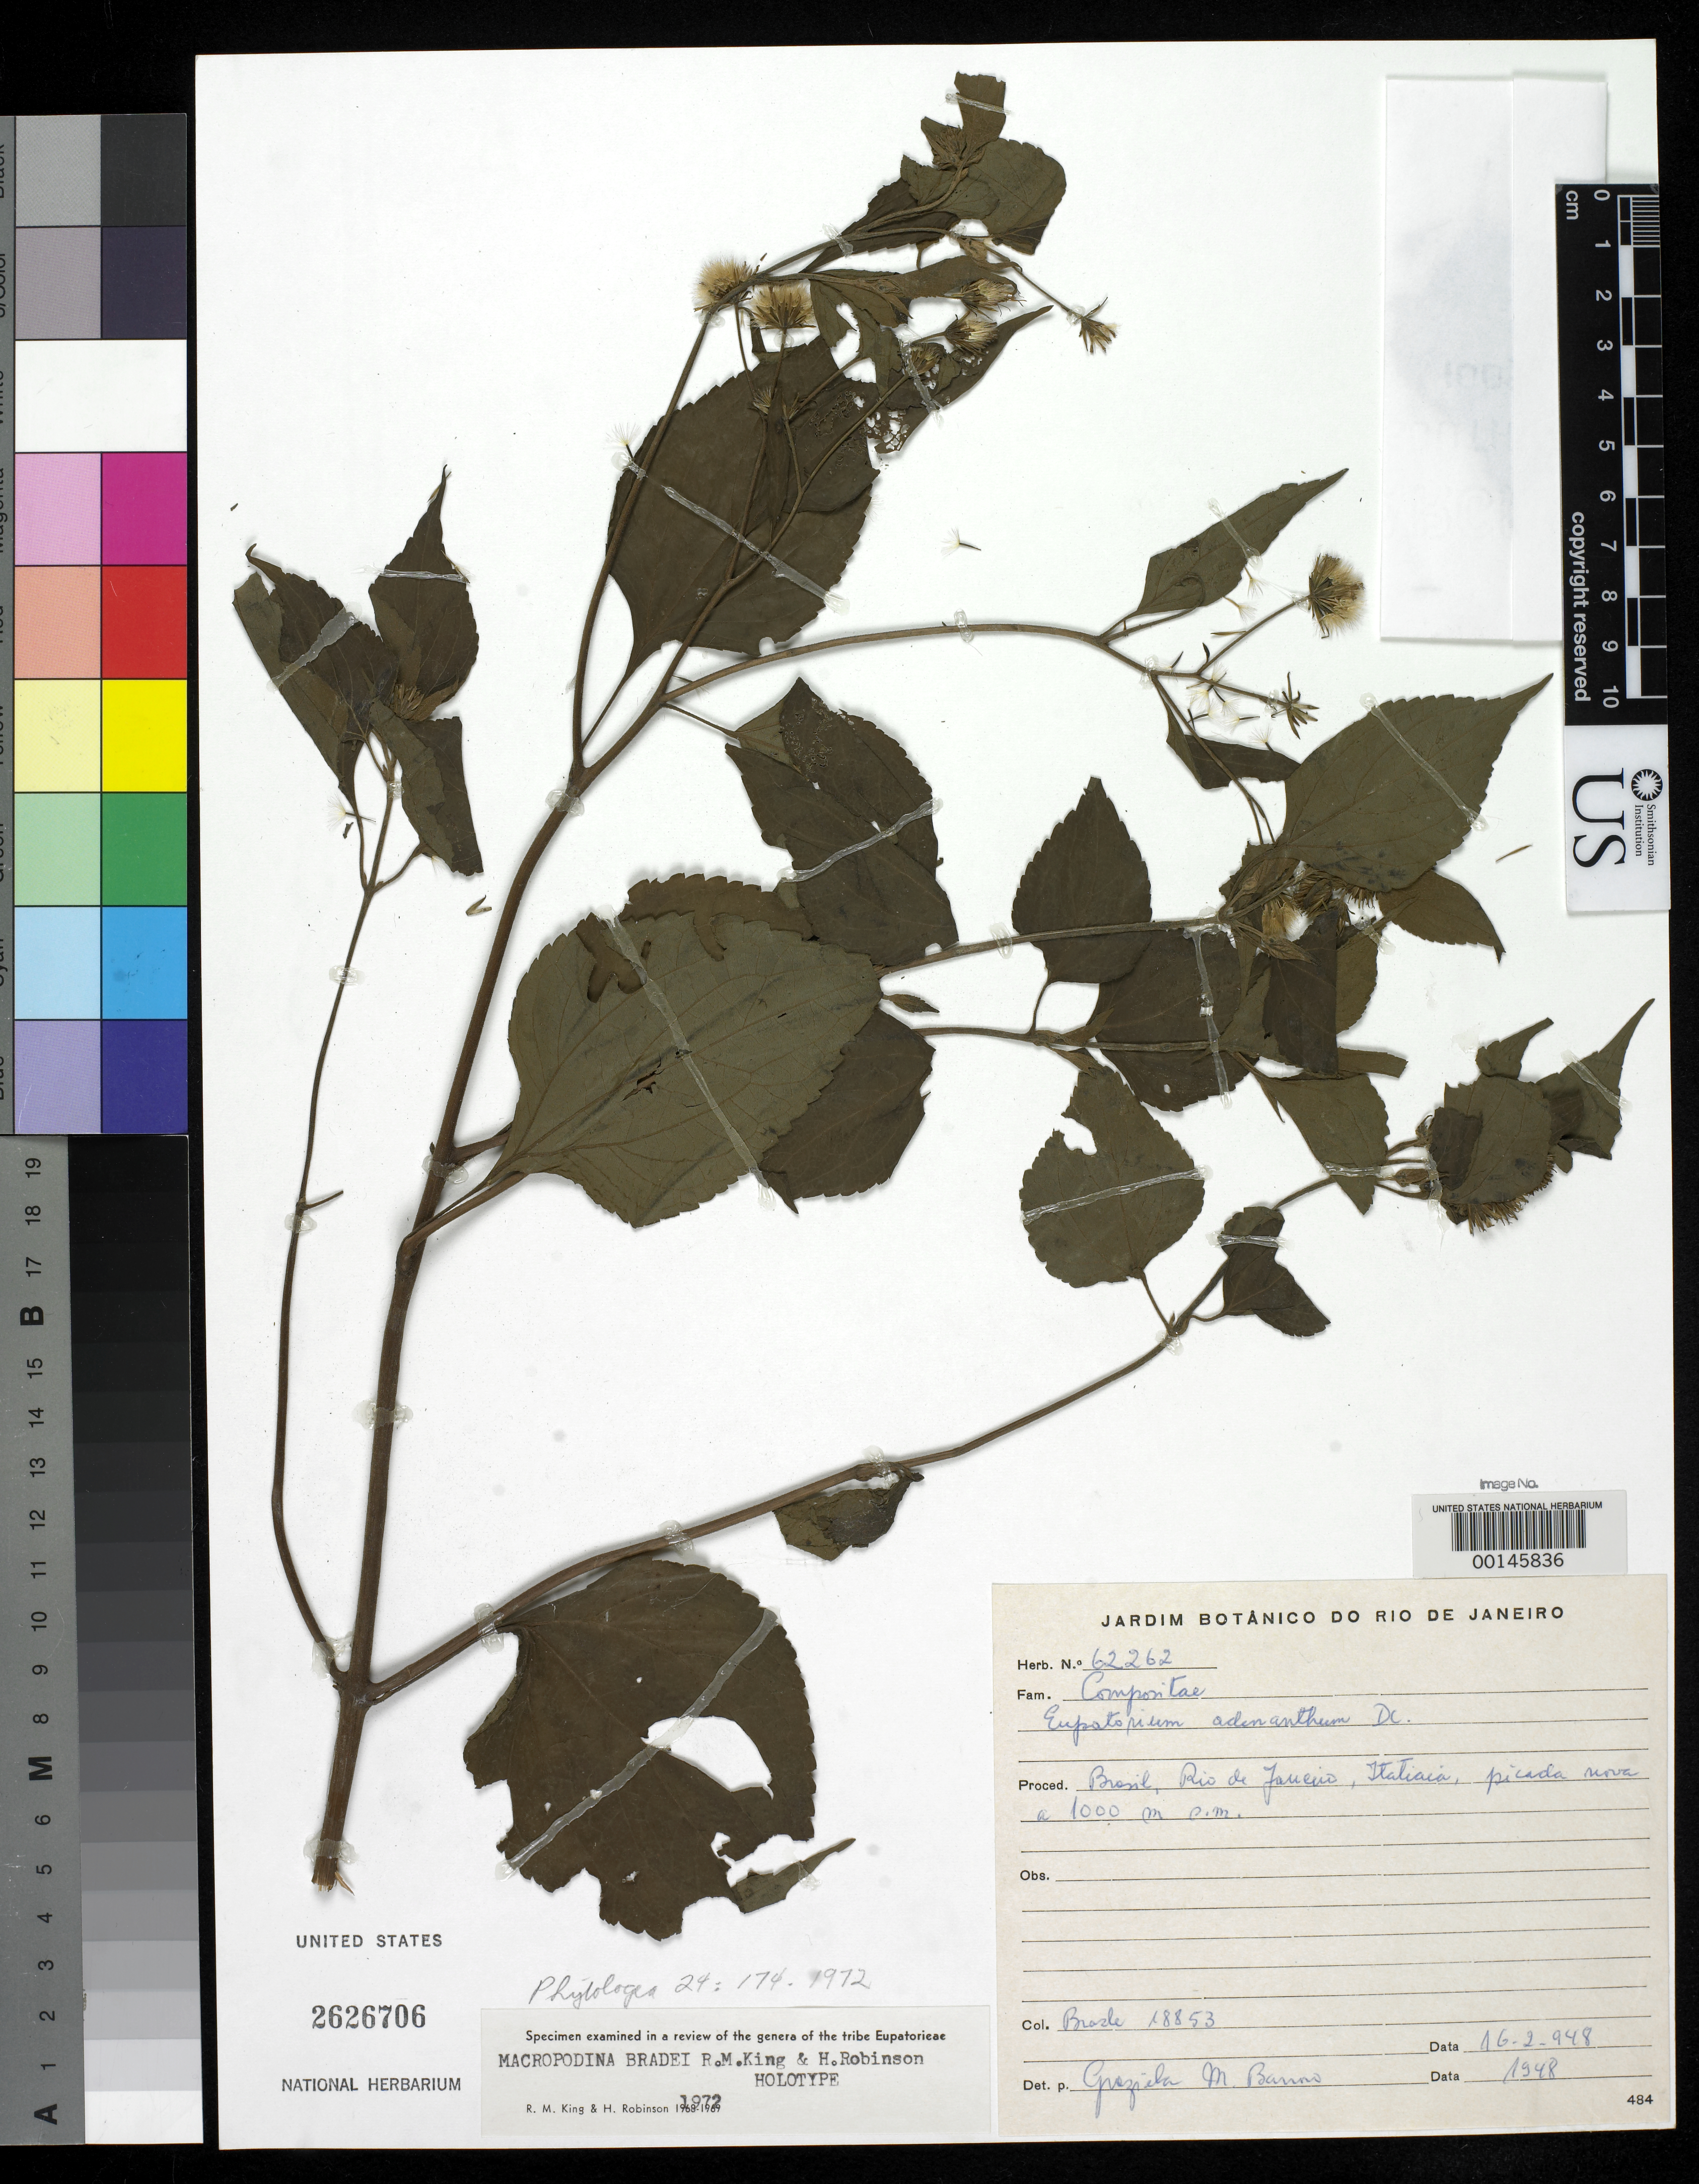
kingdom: Plantae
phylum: Tracheophyta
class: Magnoliopsida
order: Asterales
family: Asteraceae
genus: Macropodina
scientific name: Macropodina bradei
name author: R.M. King & H. Rob.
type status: Holotype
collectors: A. C. Brade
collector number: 18853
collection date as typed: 16 Feb 1948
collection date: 1948-02-16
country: Brazil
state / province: Rio de Janeiro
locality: Itatiaia.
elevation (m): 1000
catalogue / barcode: US 2626706